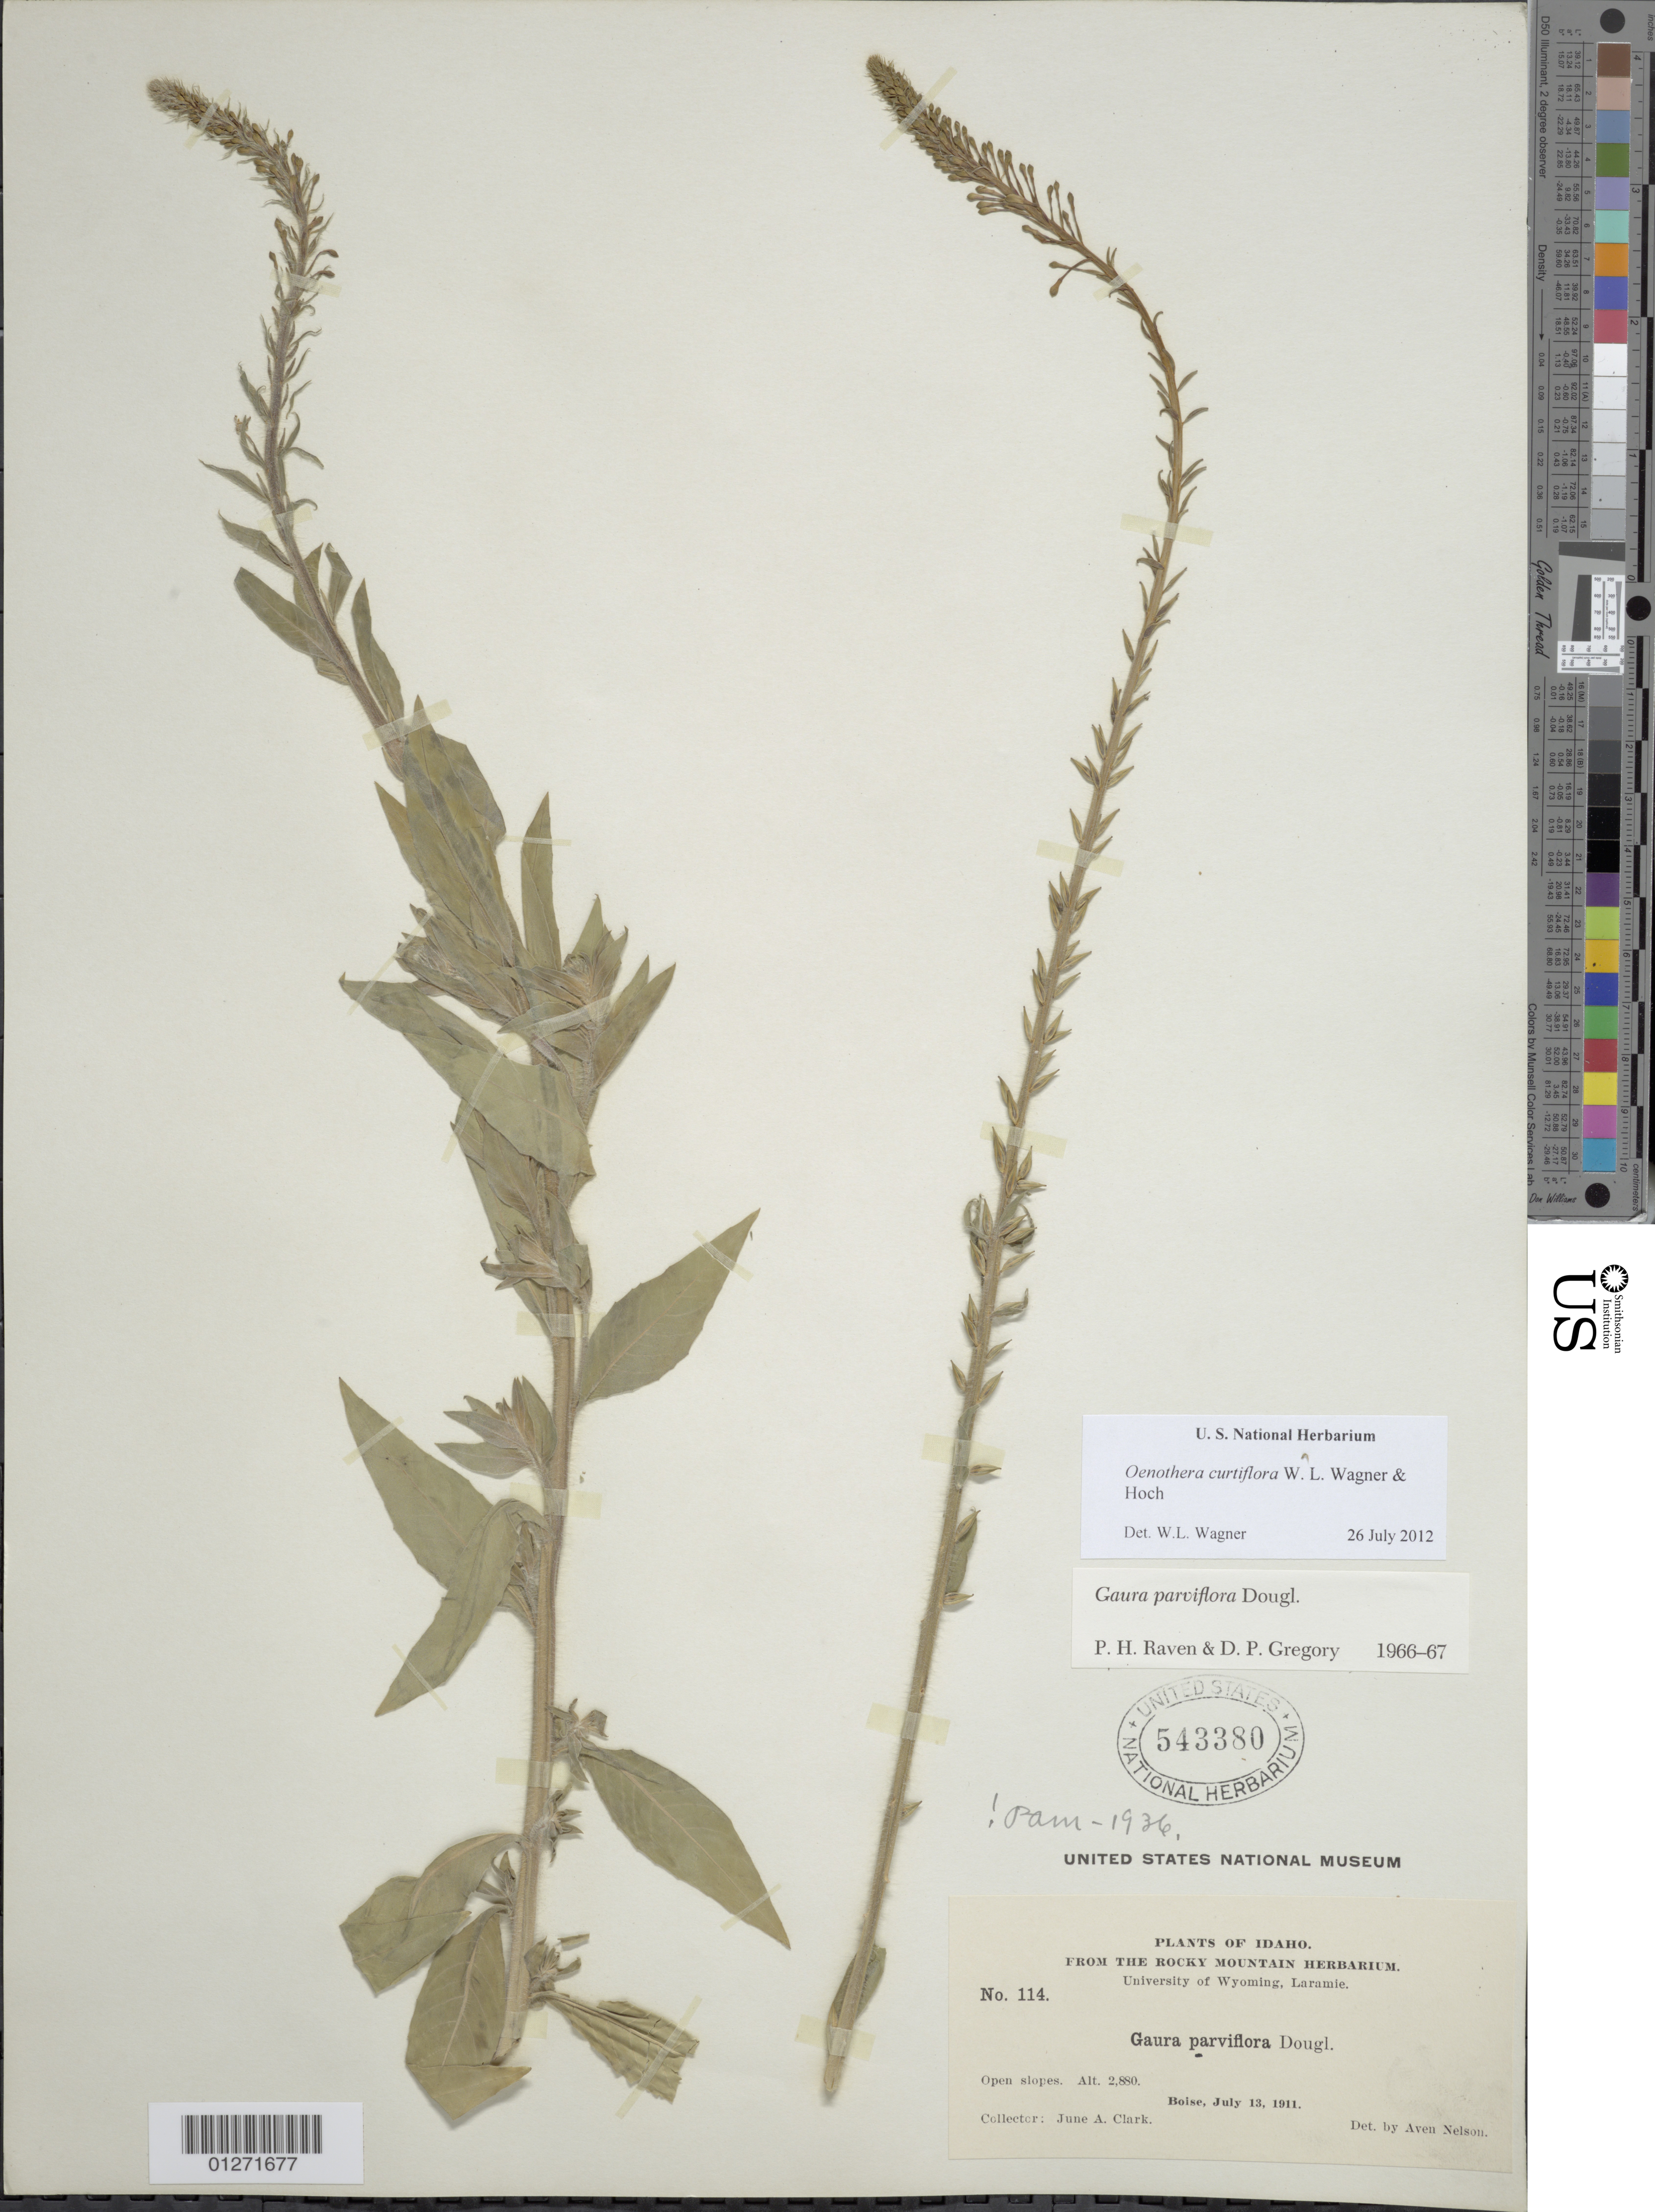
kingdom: Plantae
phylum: Tracheophyta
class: Magnoliopsida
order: Myrtales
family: Onagraceae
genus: Oenothera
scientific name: Oenothera curtiflora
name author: W.L. Wagner & Hoch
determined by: Wagner, W. L., (BOT), Smithsonian Institution - National Museum of Natural History (UNITED STATES)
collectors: J. A. Clark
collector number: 114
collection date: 1911-07-13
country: United States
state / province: Idaho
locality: Boise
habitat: Open slopes.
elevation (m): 878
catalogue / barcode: US 543380